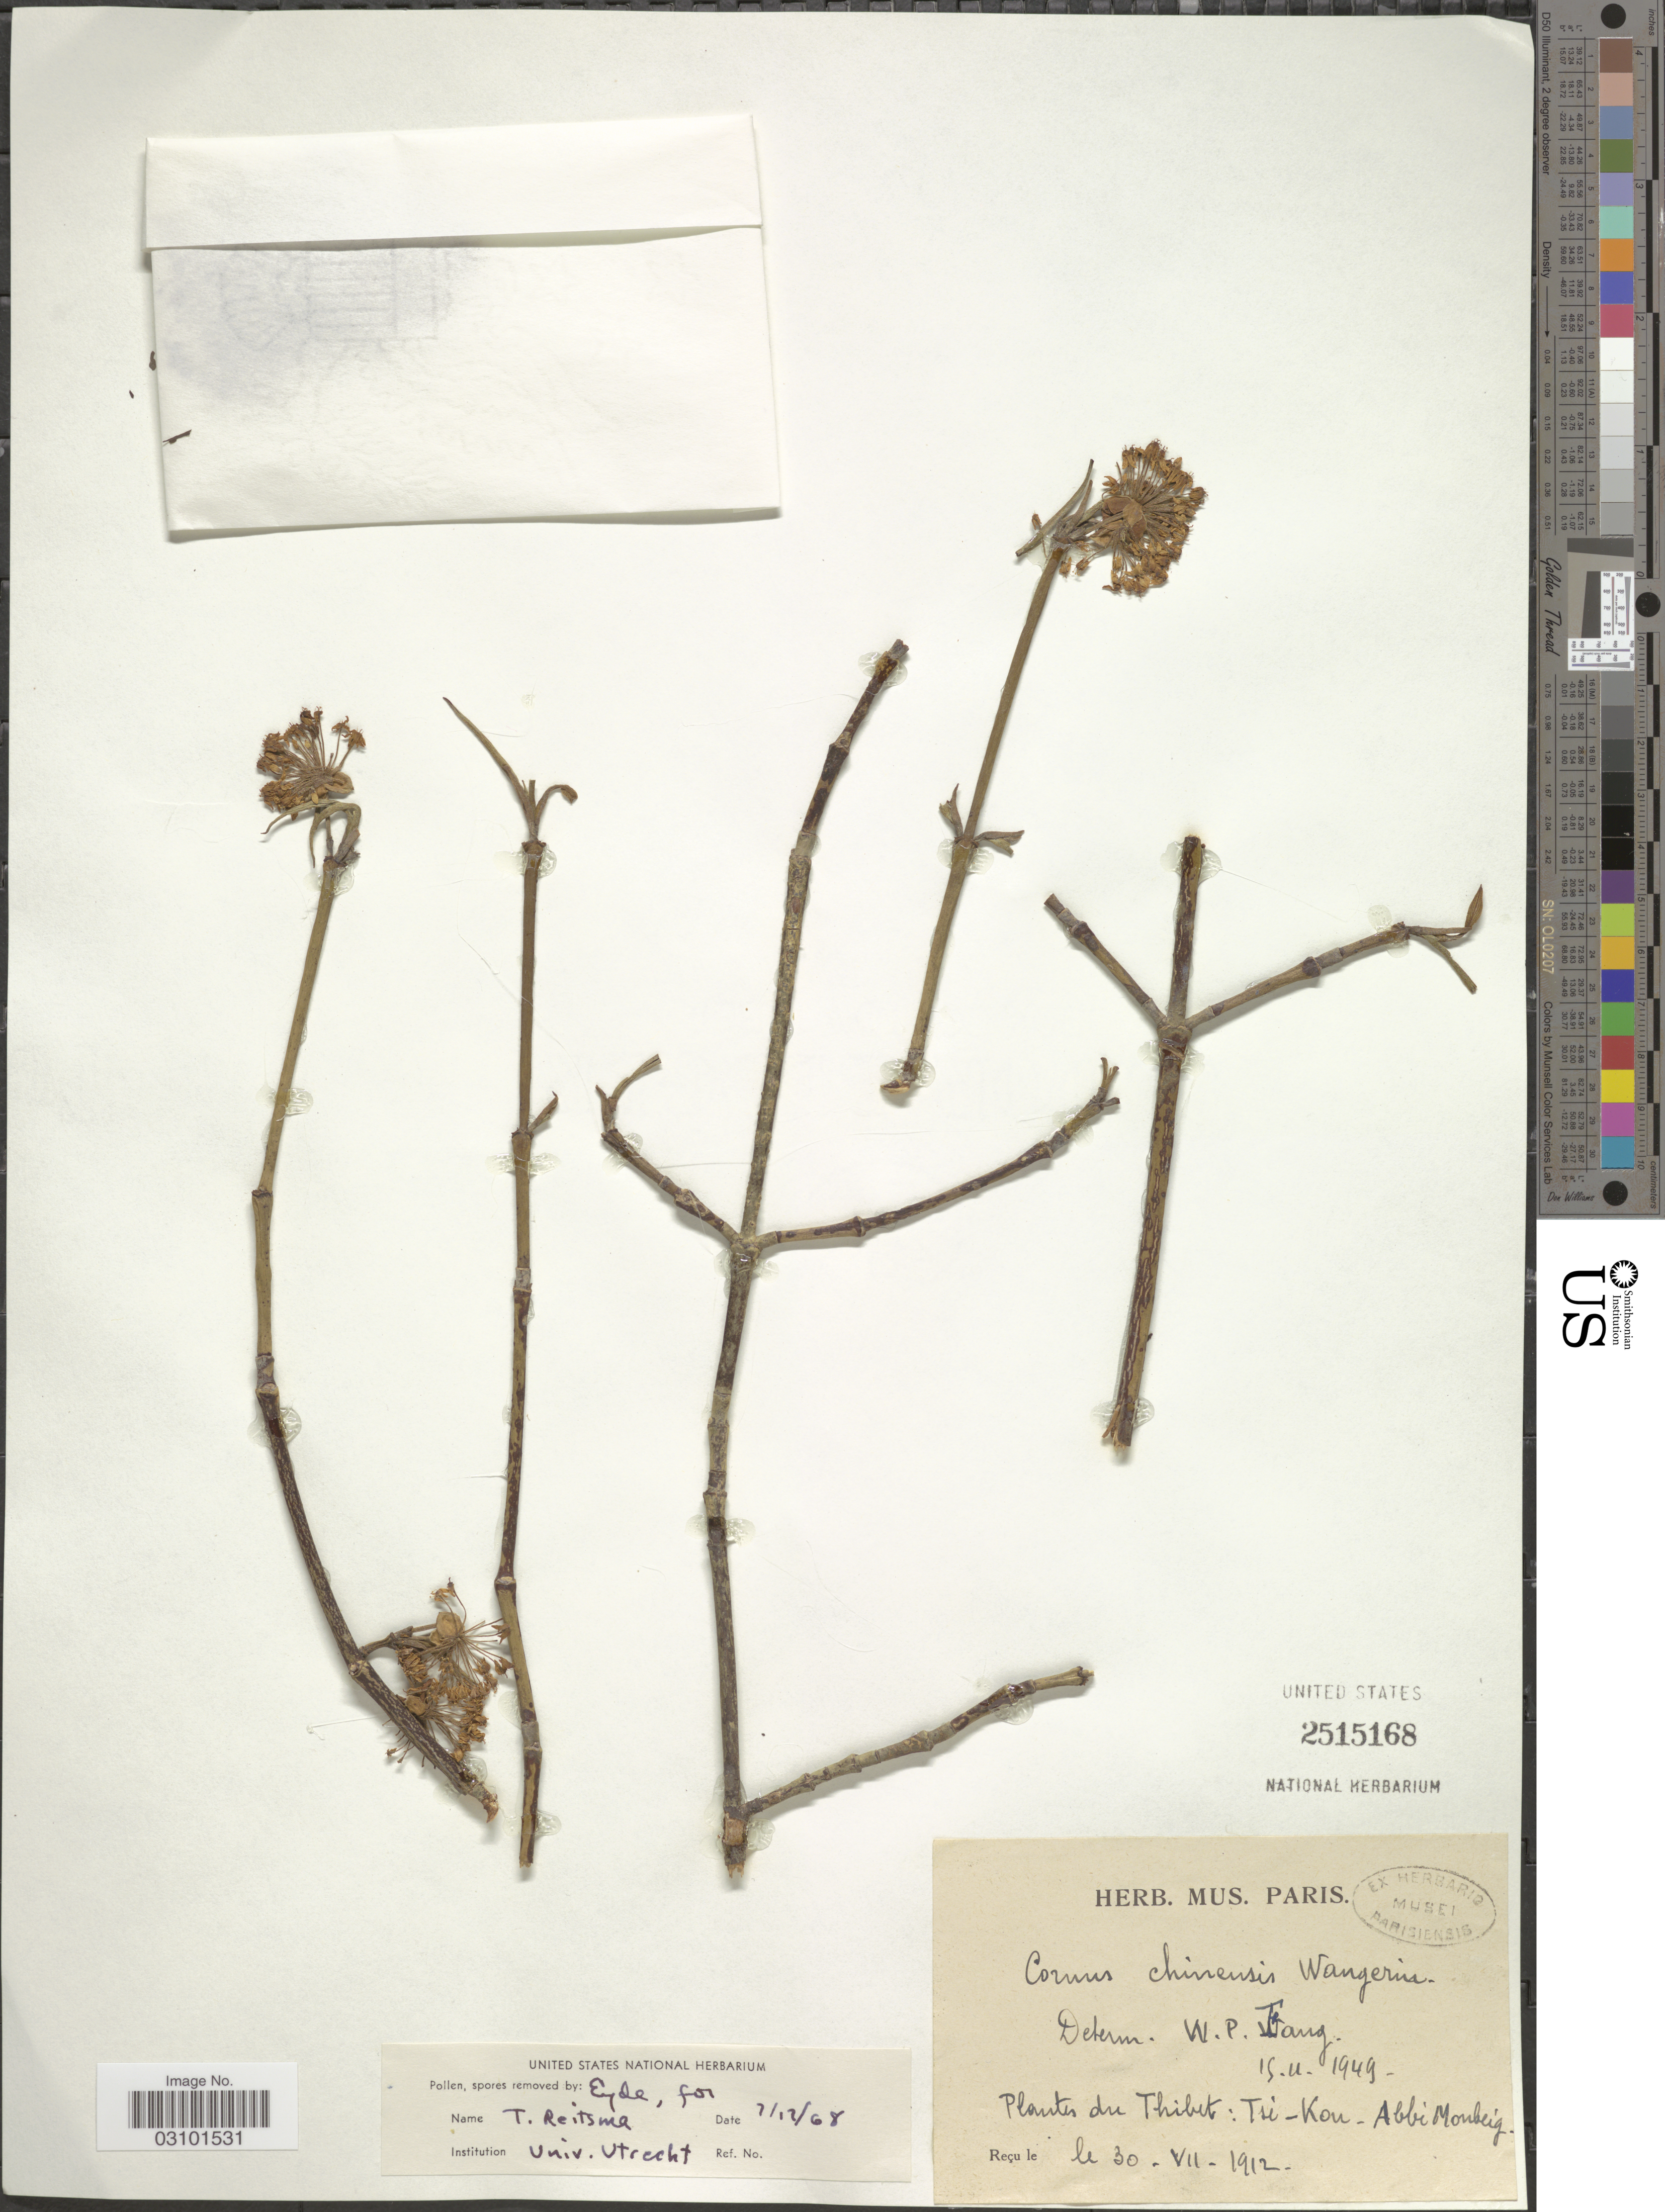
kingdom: Plantae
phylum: Tracheophyta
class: Magnoliopsida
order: Cornales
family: Cornaceae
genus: Cornus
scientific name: Cornus chinensis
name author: Wangerin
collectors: J. Monbeig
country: China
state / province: Xizang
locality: Thibet: Tsi-Kou.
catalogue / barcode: US 2515168